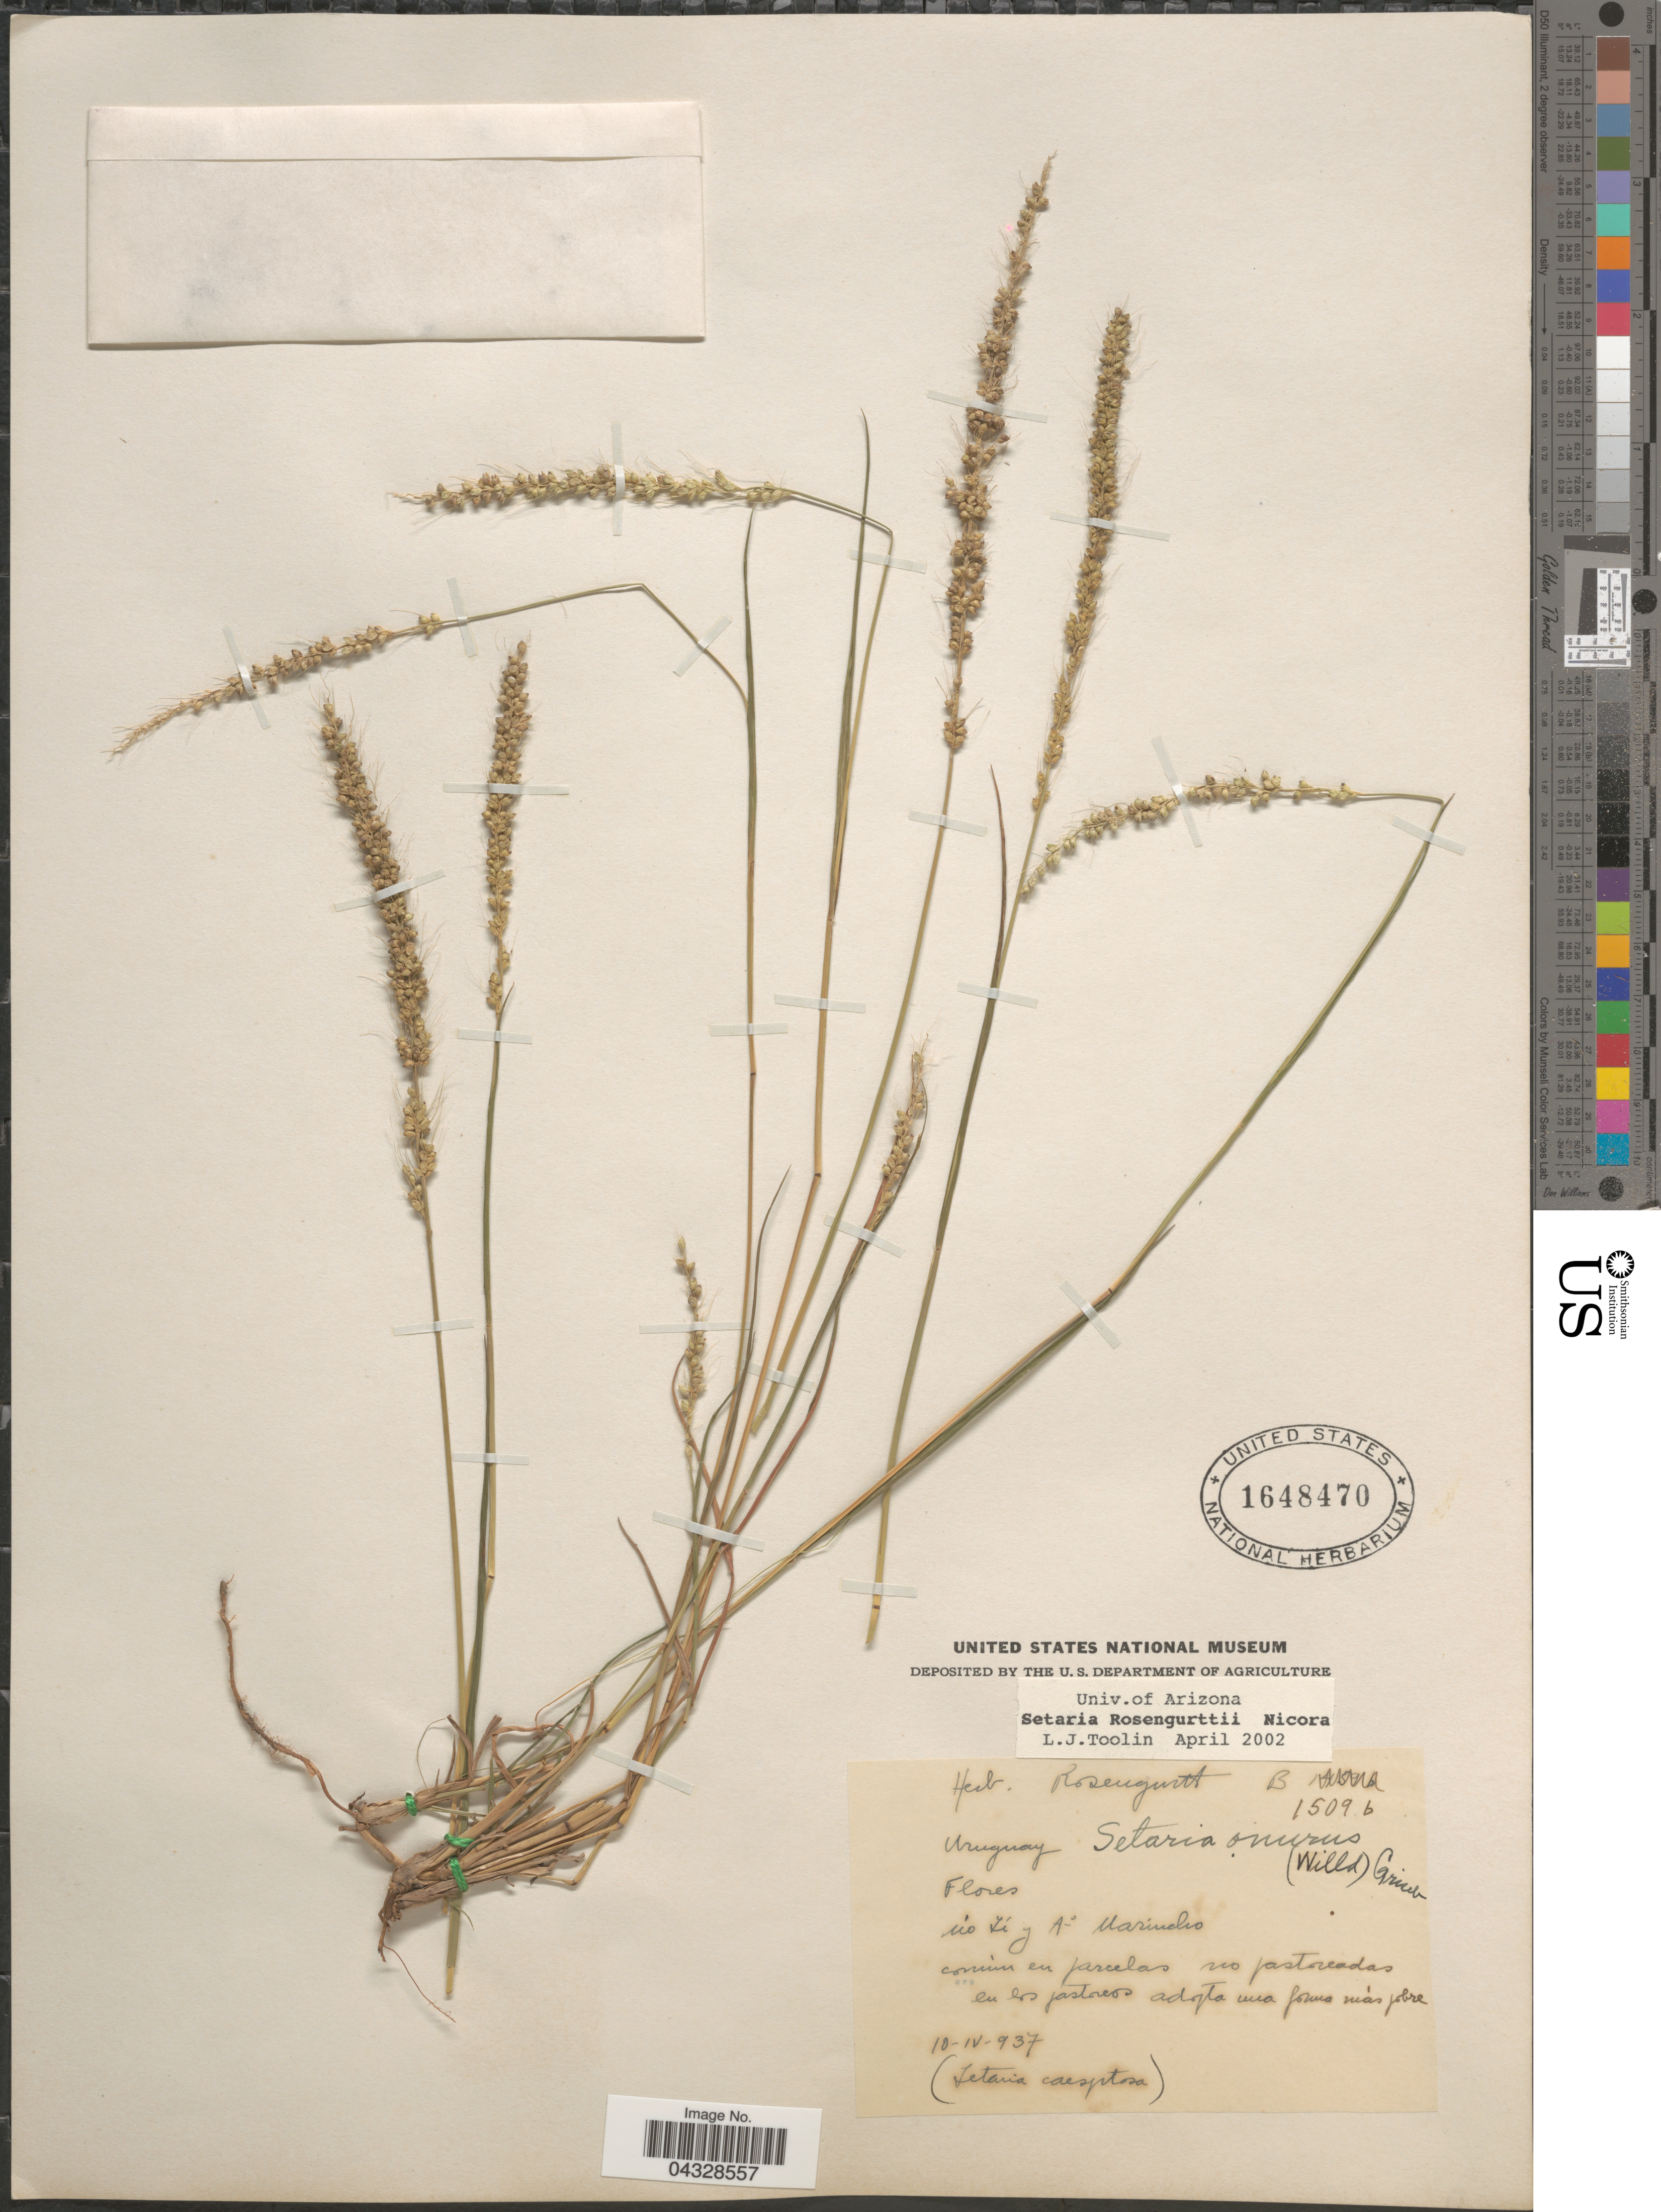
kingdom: Plantae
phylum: Tracheophyta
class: Liliopsida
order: Poales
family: Poaceae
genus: Setaria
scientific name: Setaria rosengurttii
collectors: ex herb. Rosengurtt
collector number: B1509b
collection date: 1937-04-10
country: Uruguay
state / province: Flores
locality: Rio Yi y A° Marincho.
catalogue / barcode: US 1648470